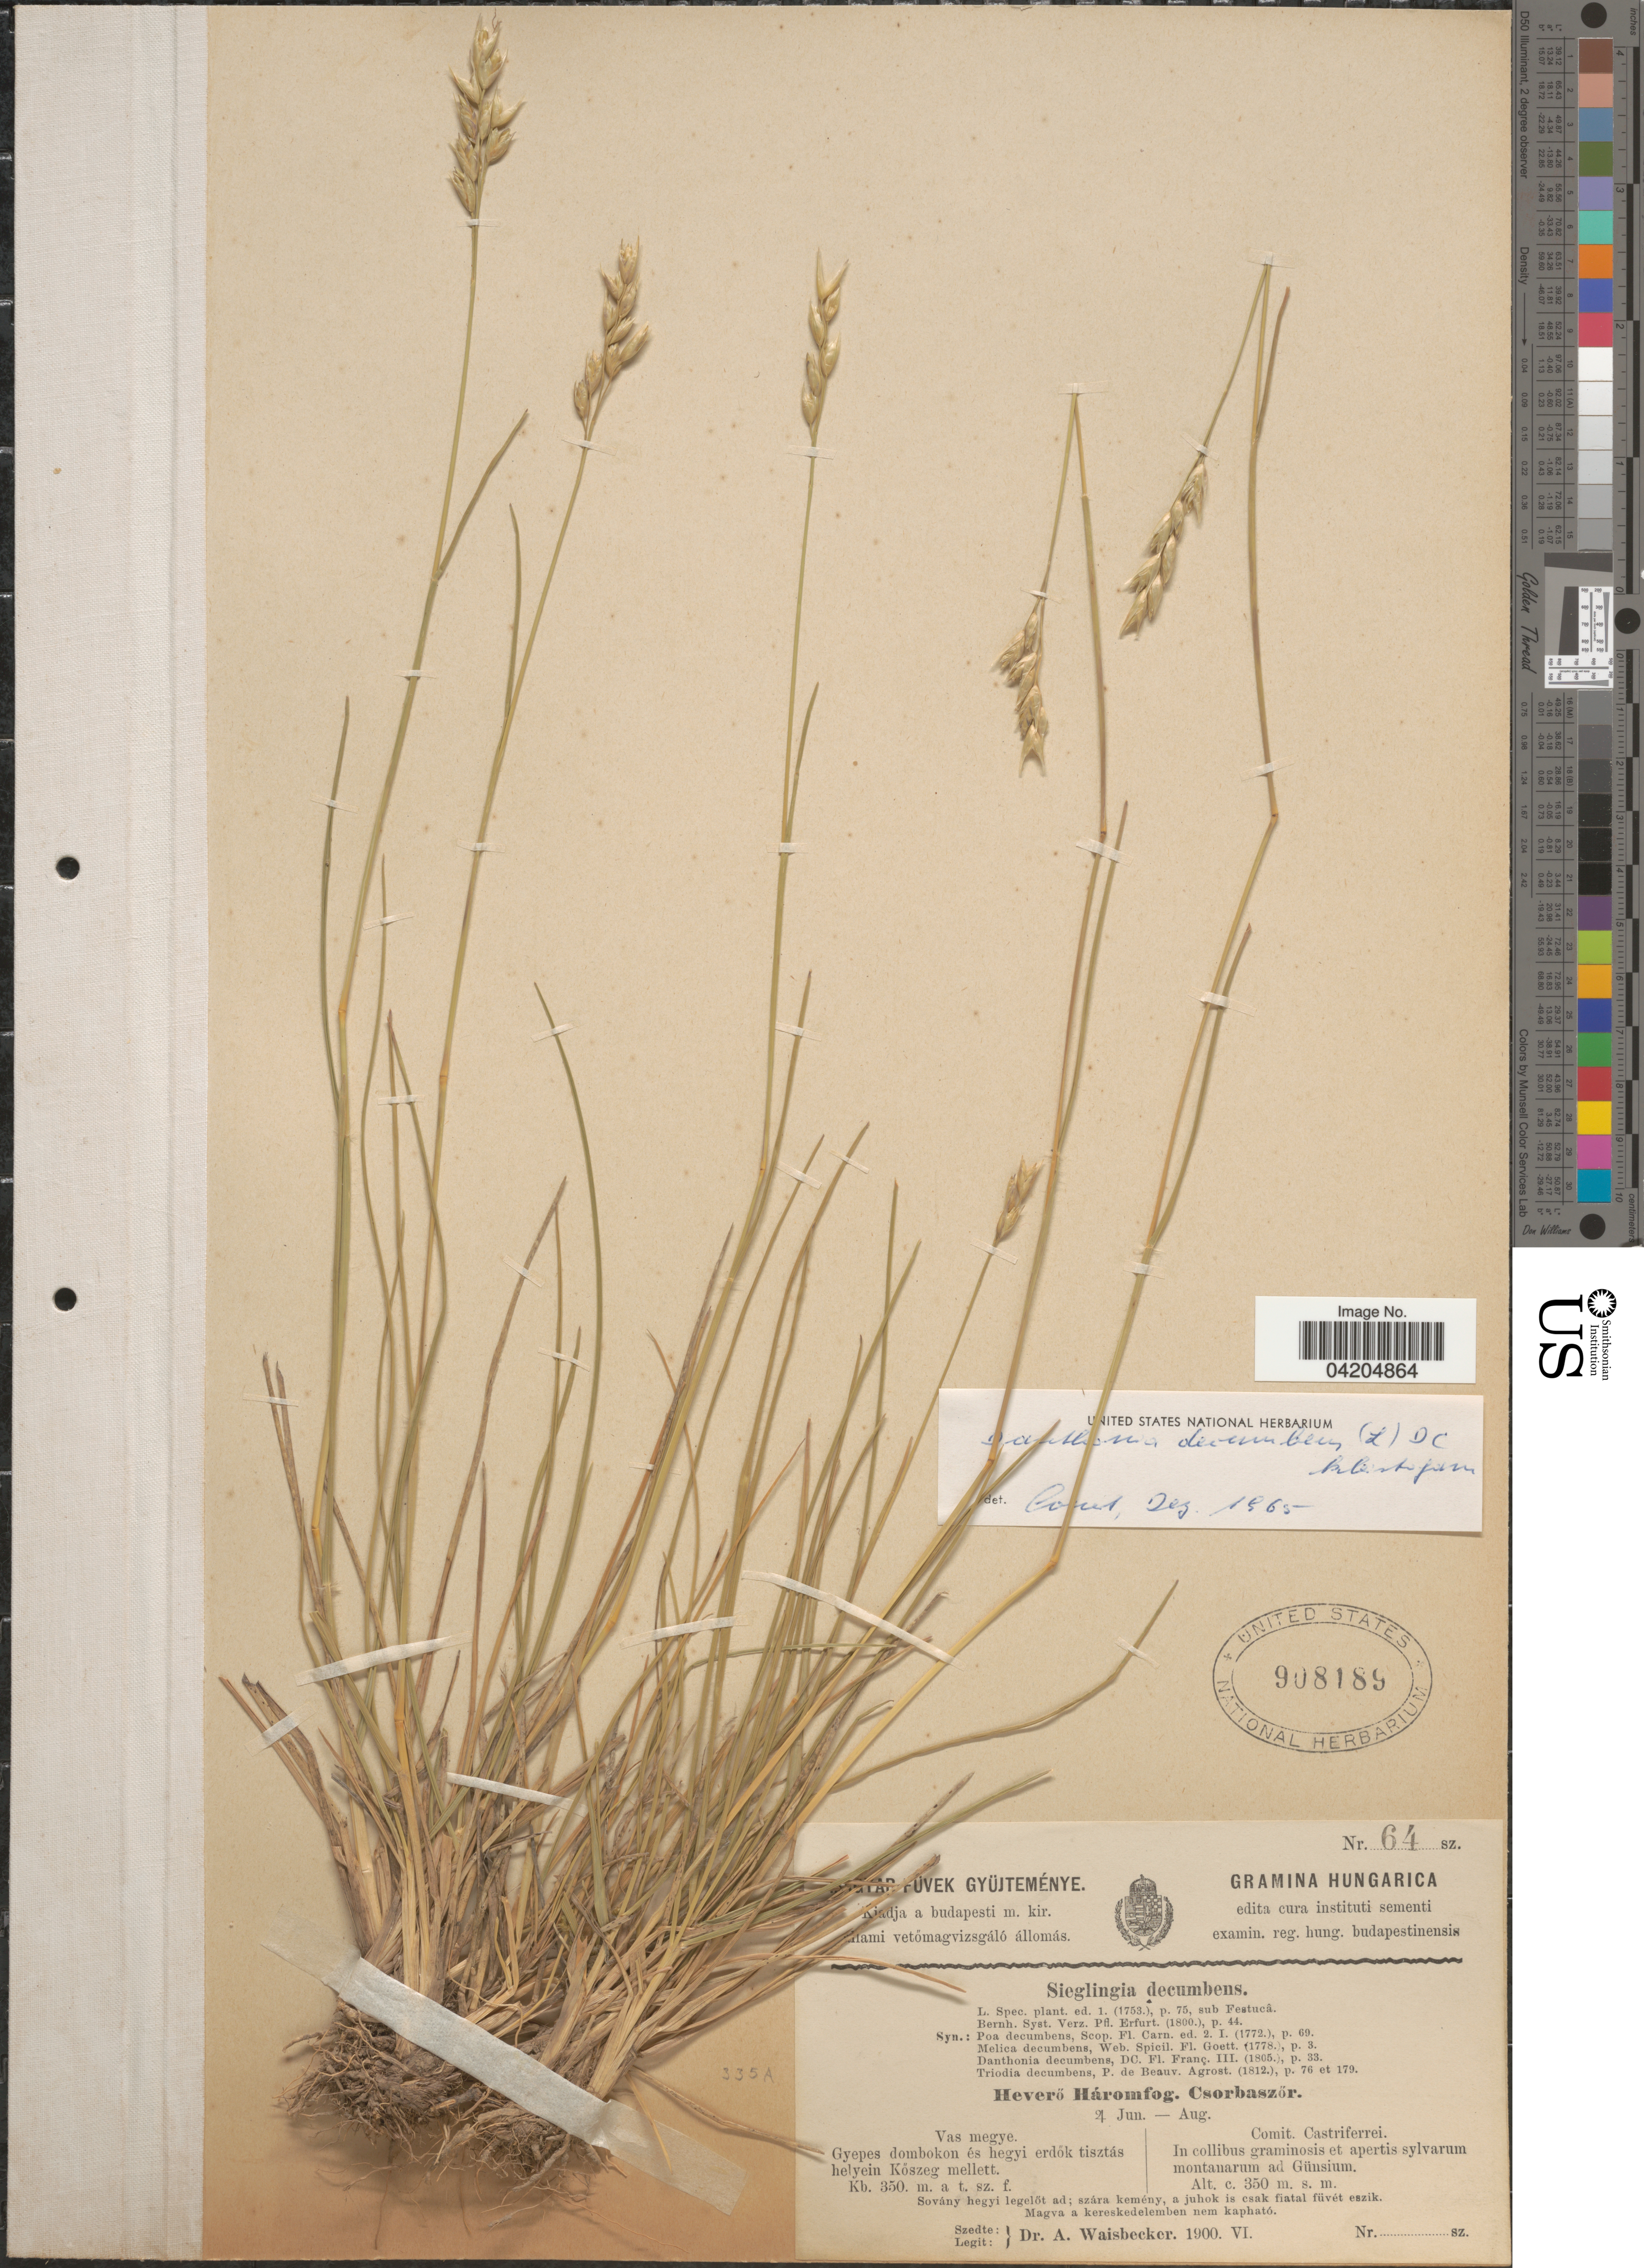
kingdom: Plantae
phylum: Tracheophyta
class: Liliopsida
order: Poales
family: Poaceae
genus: Danthonia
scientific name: Danthonia decumbens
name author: (L.) DC.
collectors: A. Waisbecker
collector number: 64sz.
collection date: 1900-06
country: Hungary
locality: Hungarica. Comit. Castriferrei. In collibus graminosis et apertis sylvarum montanarum ad Günisium.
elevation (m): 350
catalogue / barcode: US 908189